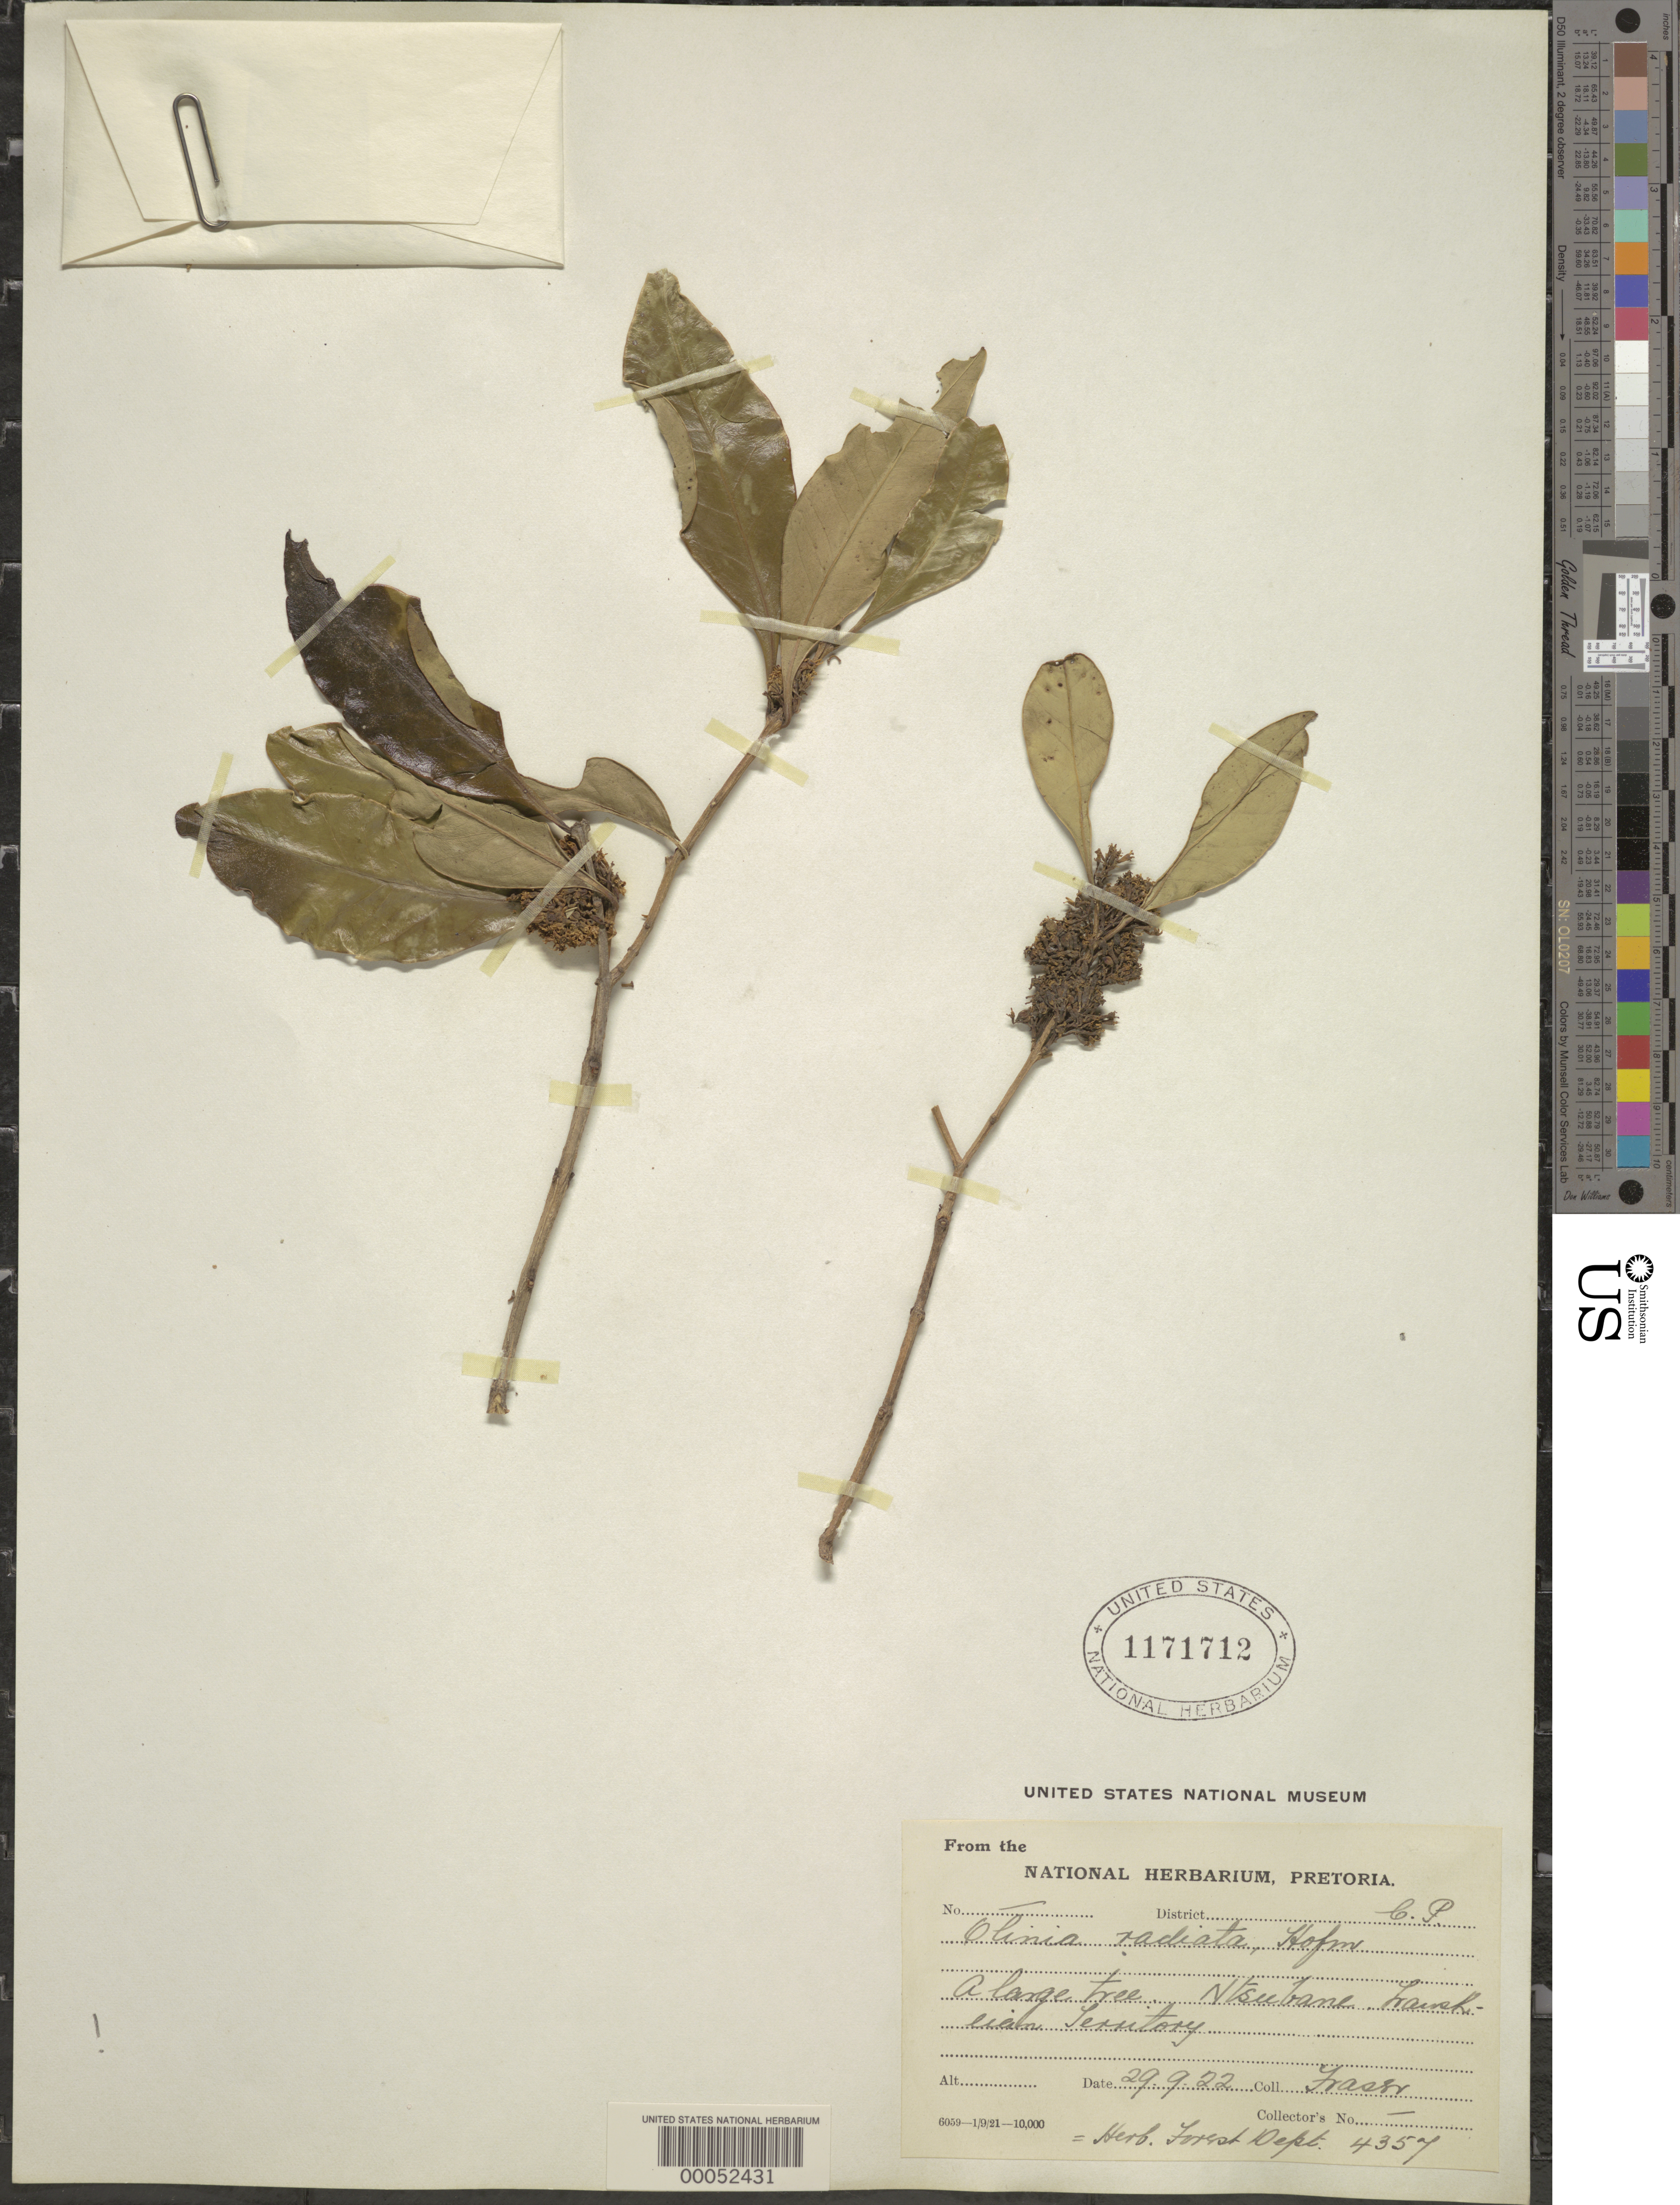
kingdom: Plantae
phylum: Tracheophyta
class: Magnoliopsida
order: Myrtales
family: Penaeaceae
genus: Olinia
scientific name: Olinia radiata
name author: Hofmeyr & E. Phillips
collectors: -. Fraser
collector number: Hfd 4357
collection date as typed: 29 Sep 1922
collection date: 1922-09-29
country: South Africa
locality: Ntsubane laush-eialn territory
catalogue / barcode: US 1171712